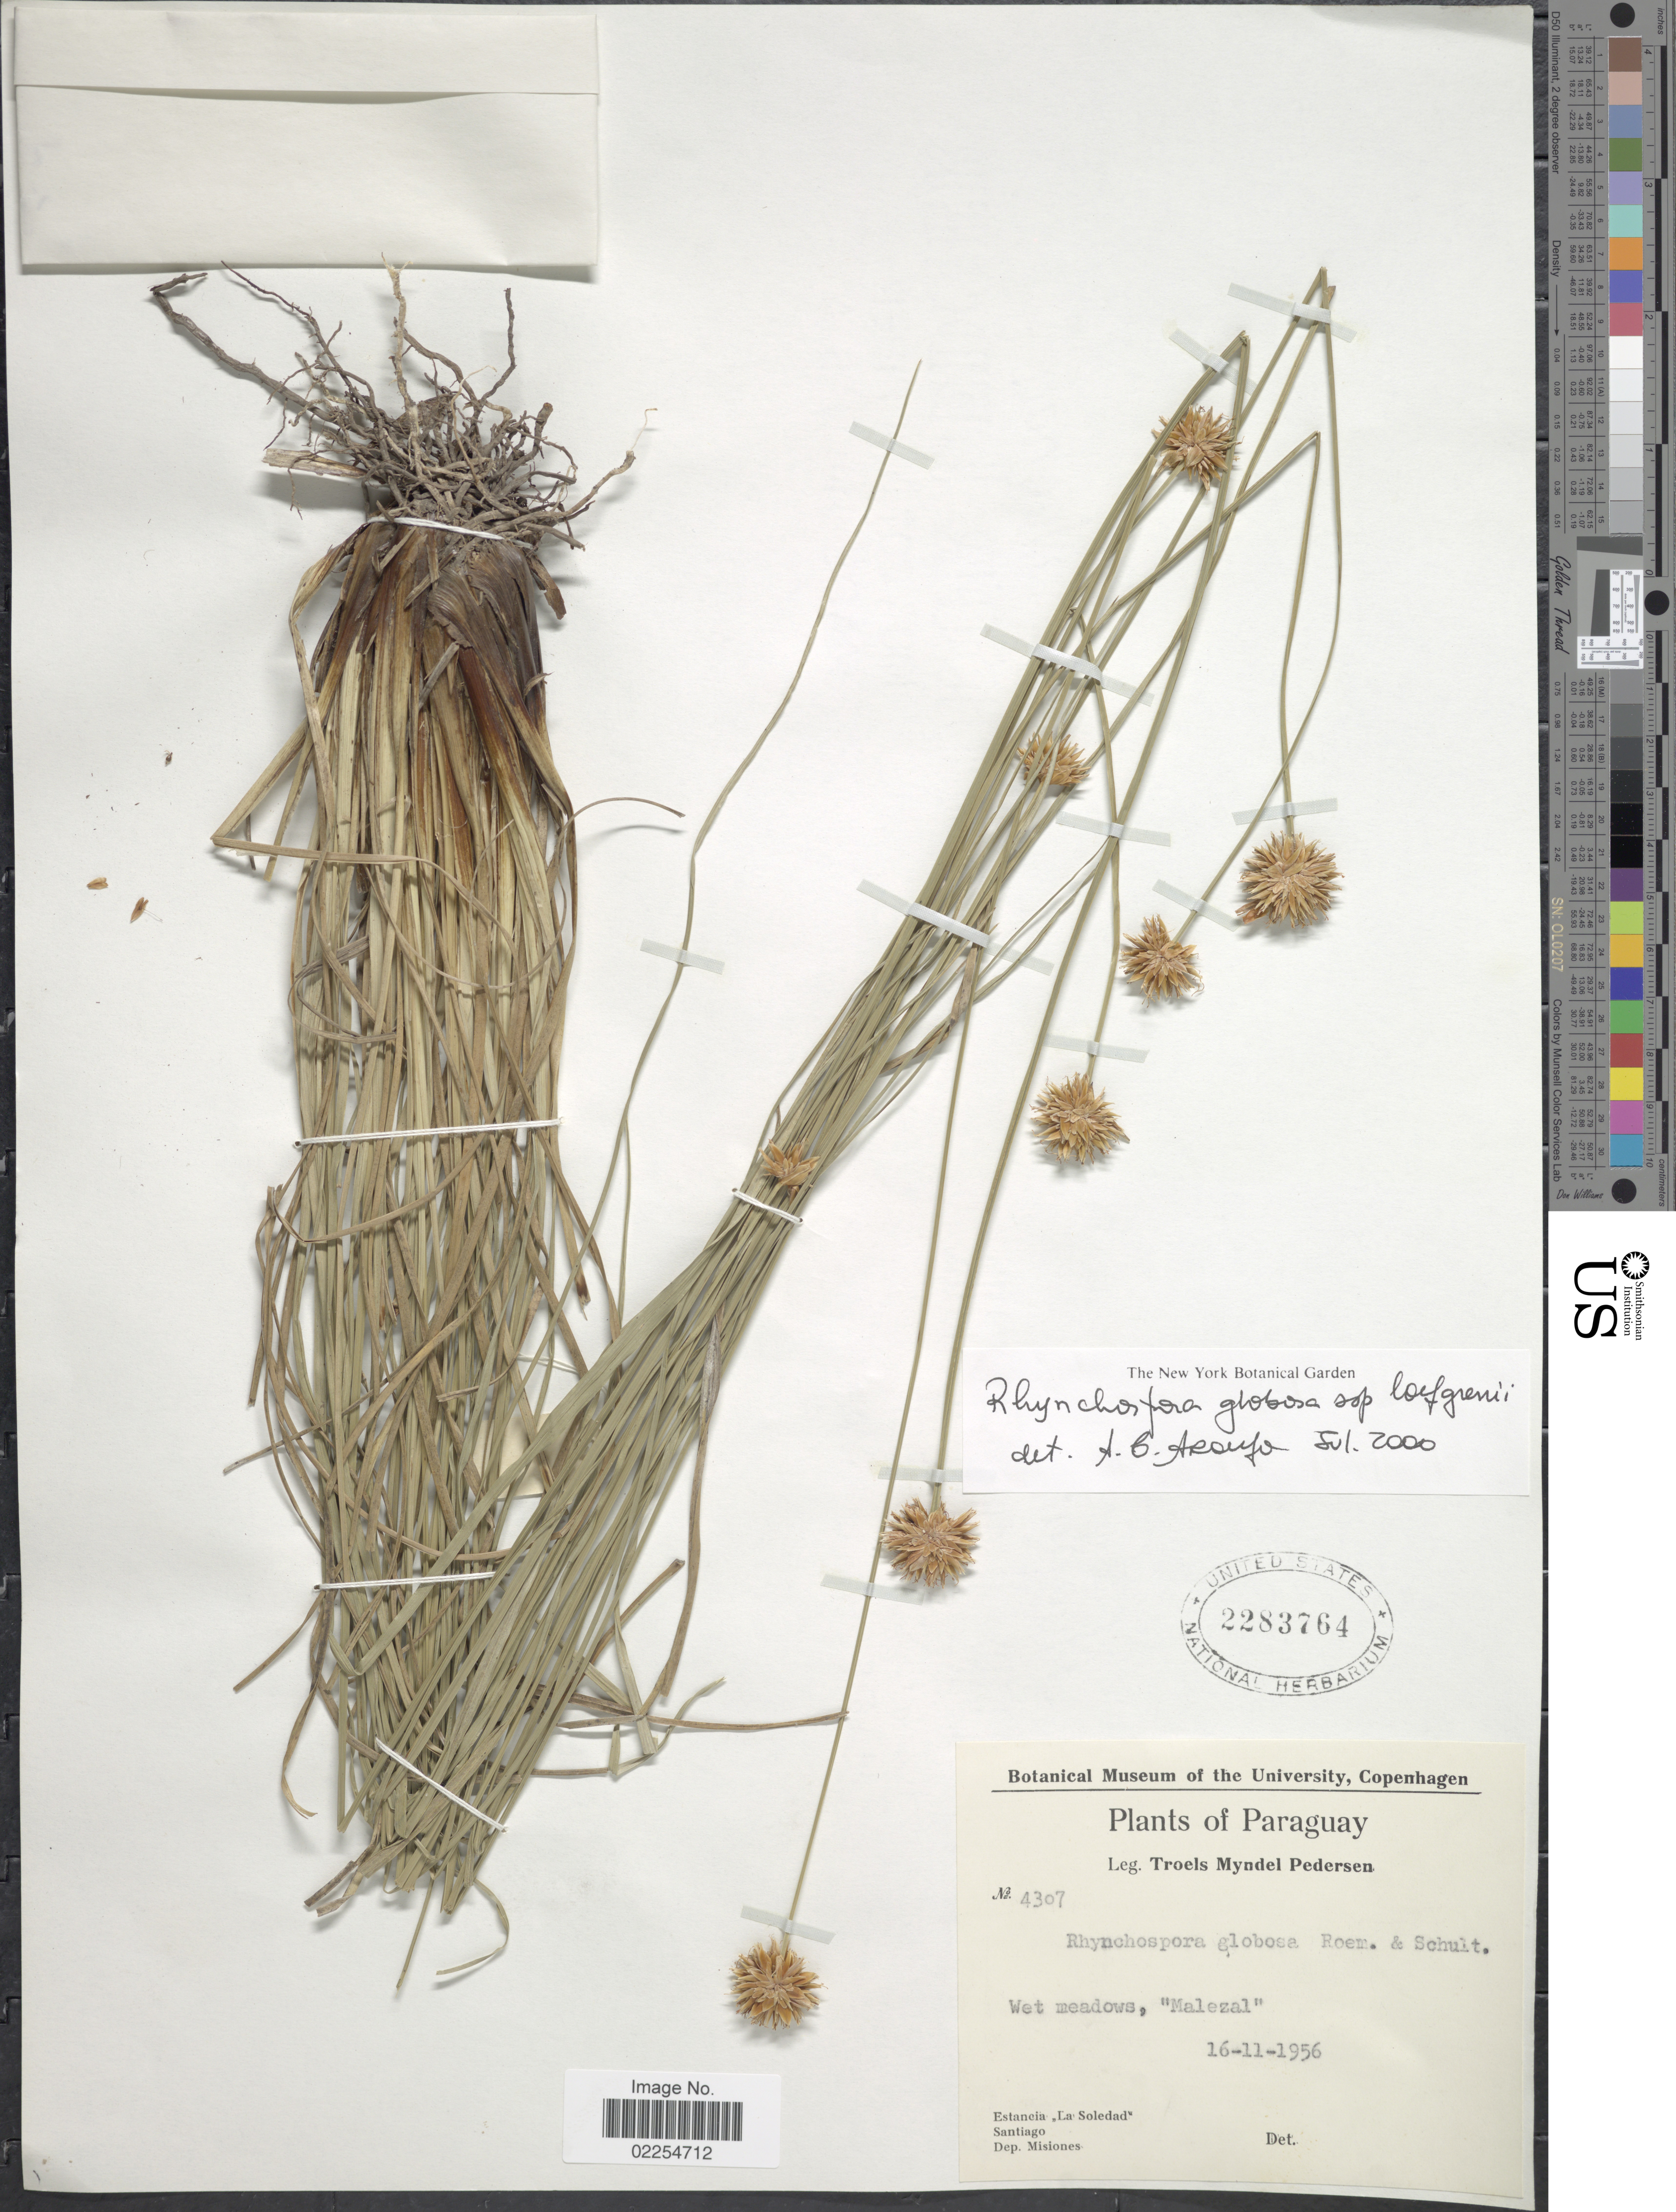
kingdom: Plantae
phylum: Tracheophyta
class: Liliopsida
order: Poales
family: Cyperaceae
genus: Rhynchospora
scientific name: Rhynchospora globosa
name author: (Kunth) Roem. & Schult.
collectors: T. Pederson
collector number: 4307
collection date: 1956-11-16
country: Paraguay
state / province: Misiones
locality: Estancia La Soledad, Santiago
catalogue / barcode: US 2283764